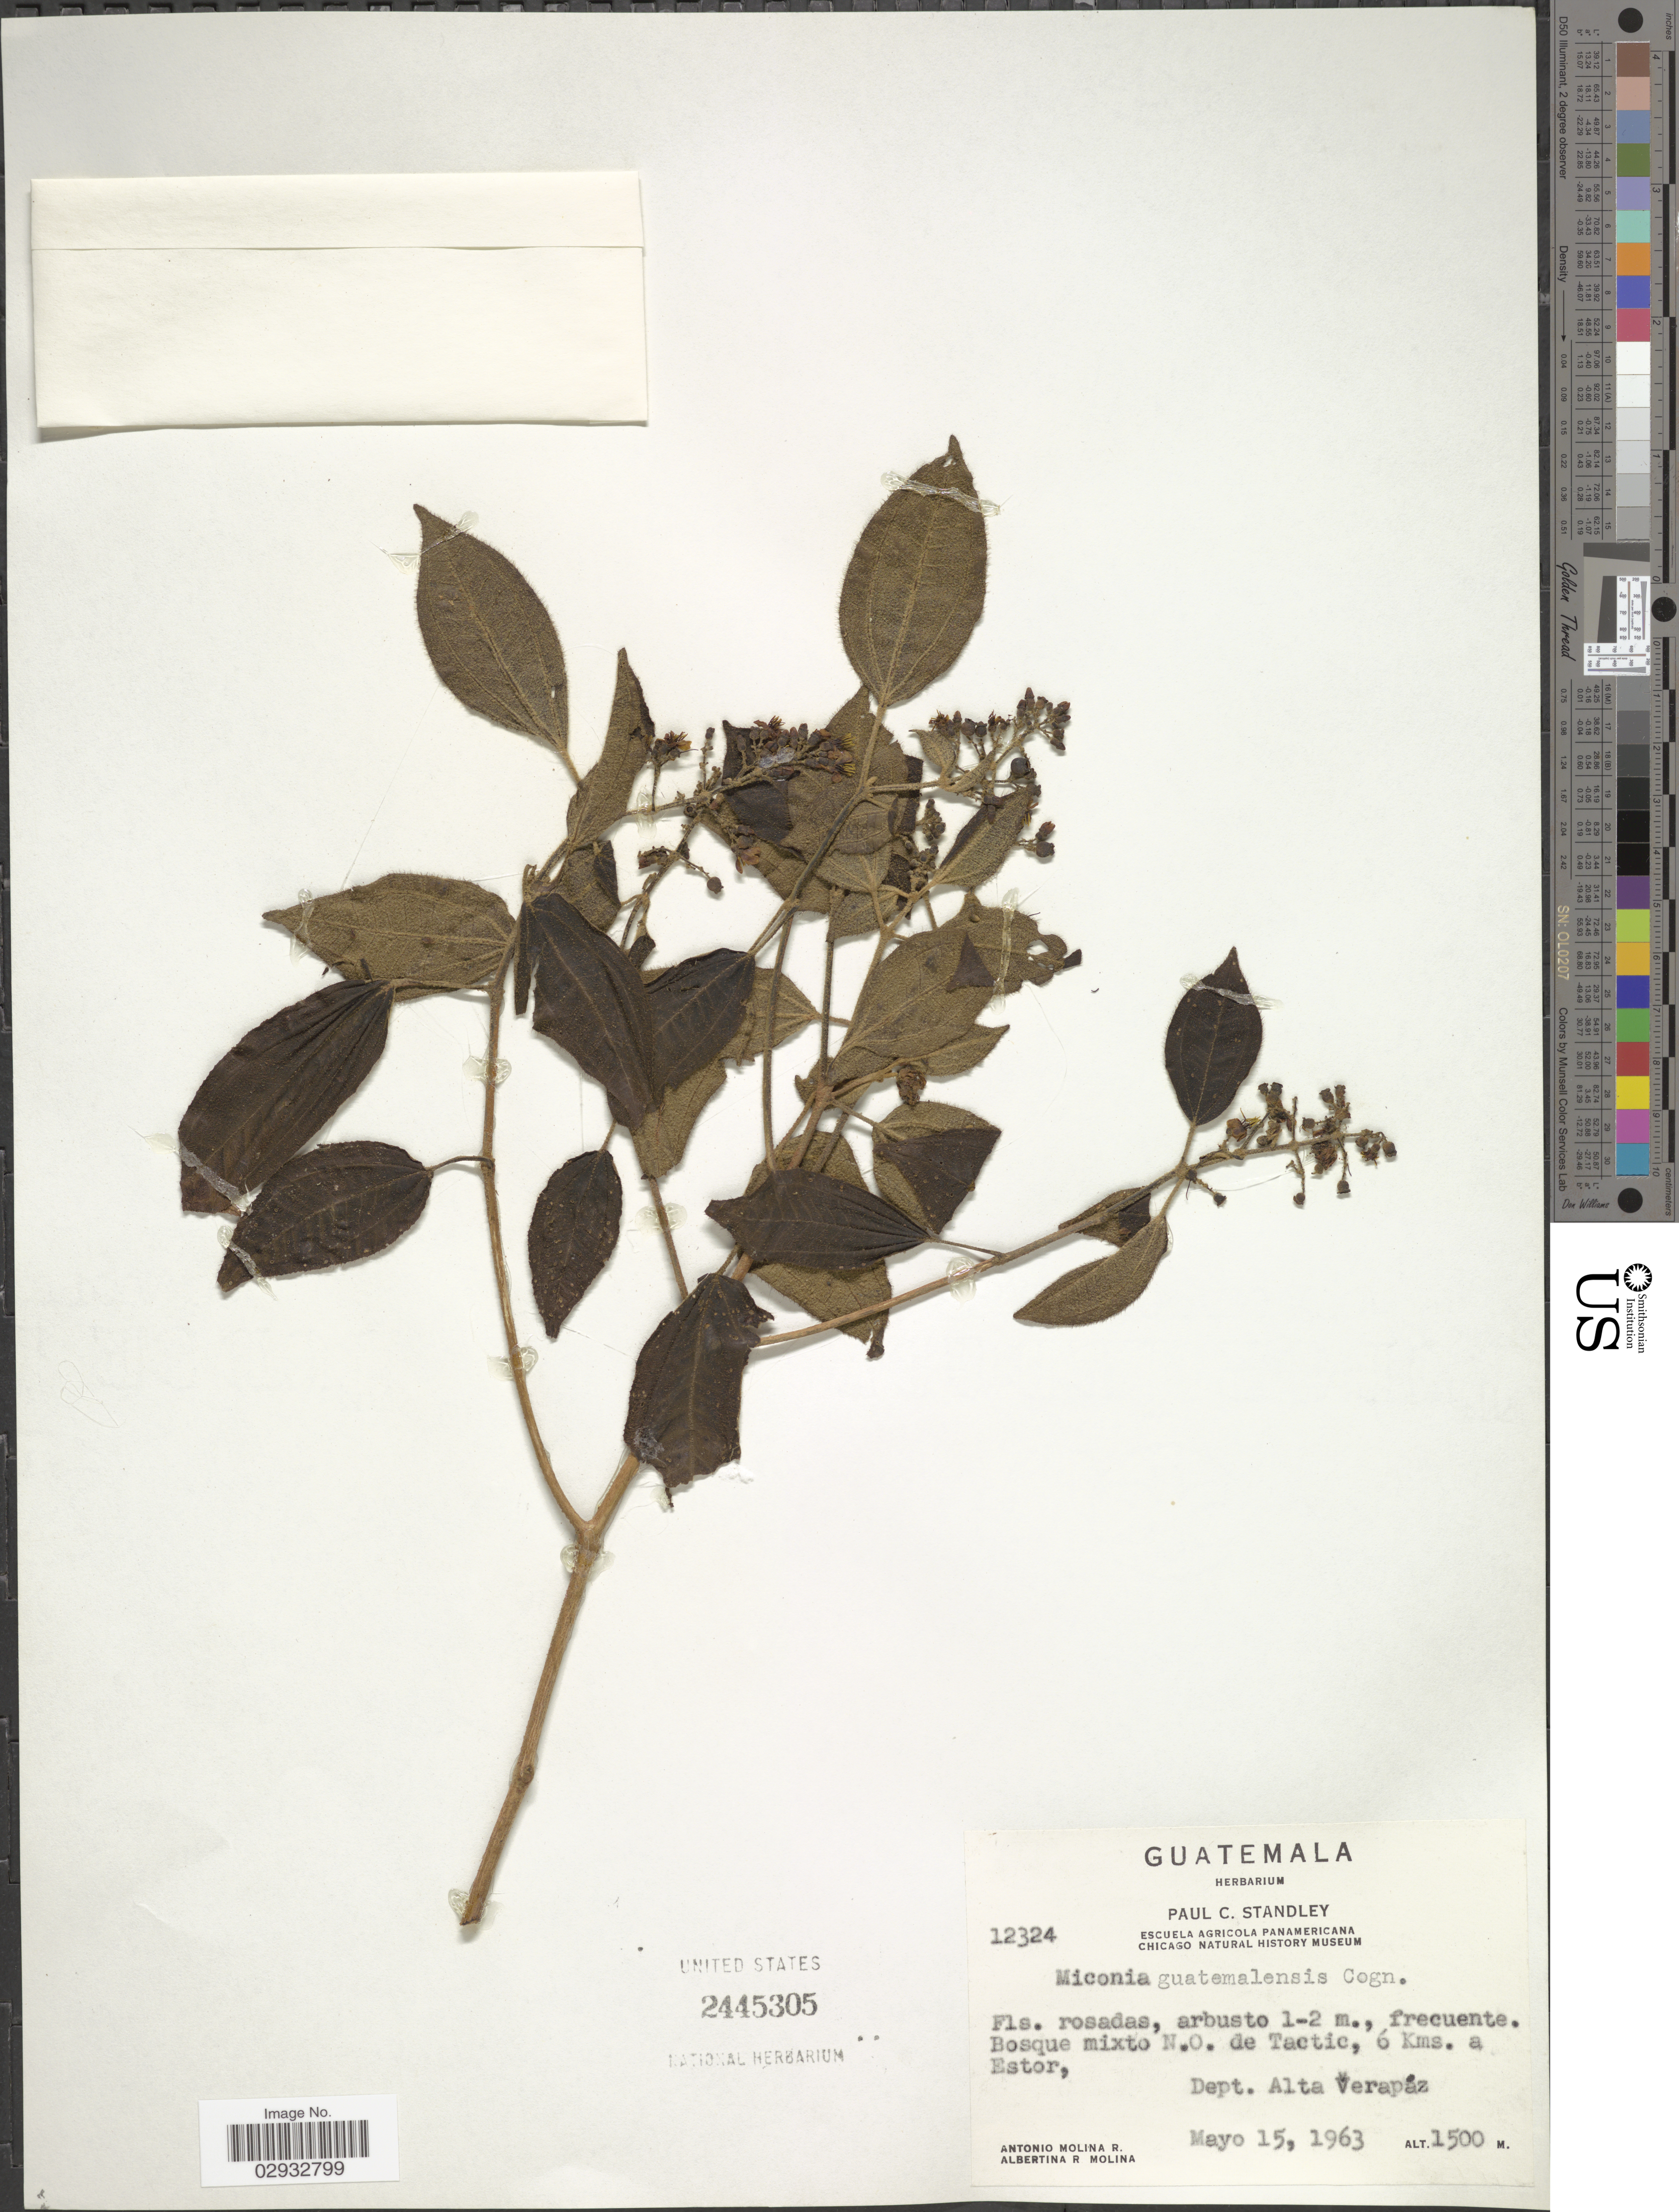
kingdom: Plantae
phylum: Tracheophyta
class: Magnoliopsida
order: Myrtales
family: Melastomataceae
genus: Miconia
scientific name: Miconia guatemalensis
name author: Cogn. in Donn. Sm.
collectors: A. Molina R. & A. R. Molina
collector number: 2445305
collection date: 1963-05-15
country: Guatemala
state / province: Alta Verapaz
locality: Bosque mixto N.O. de Tactic, 6 Kms. a Estor, Dept. Alta Verapáz.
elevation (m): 1500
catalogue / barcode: US 2445305